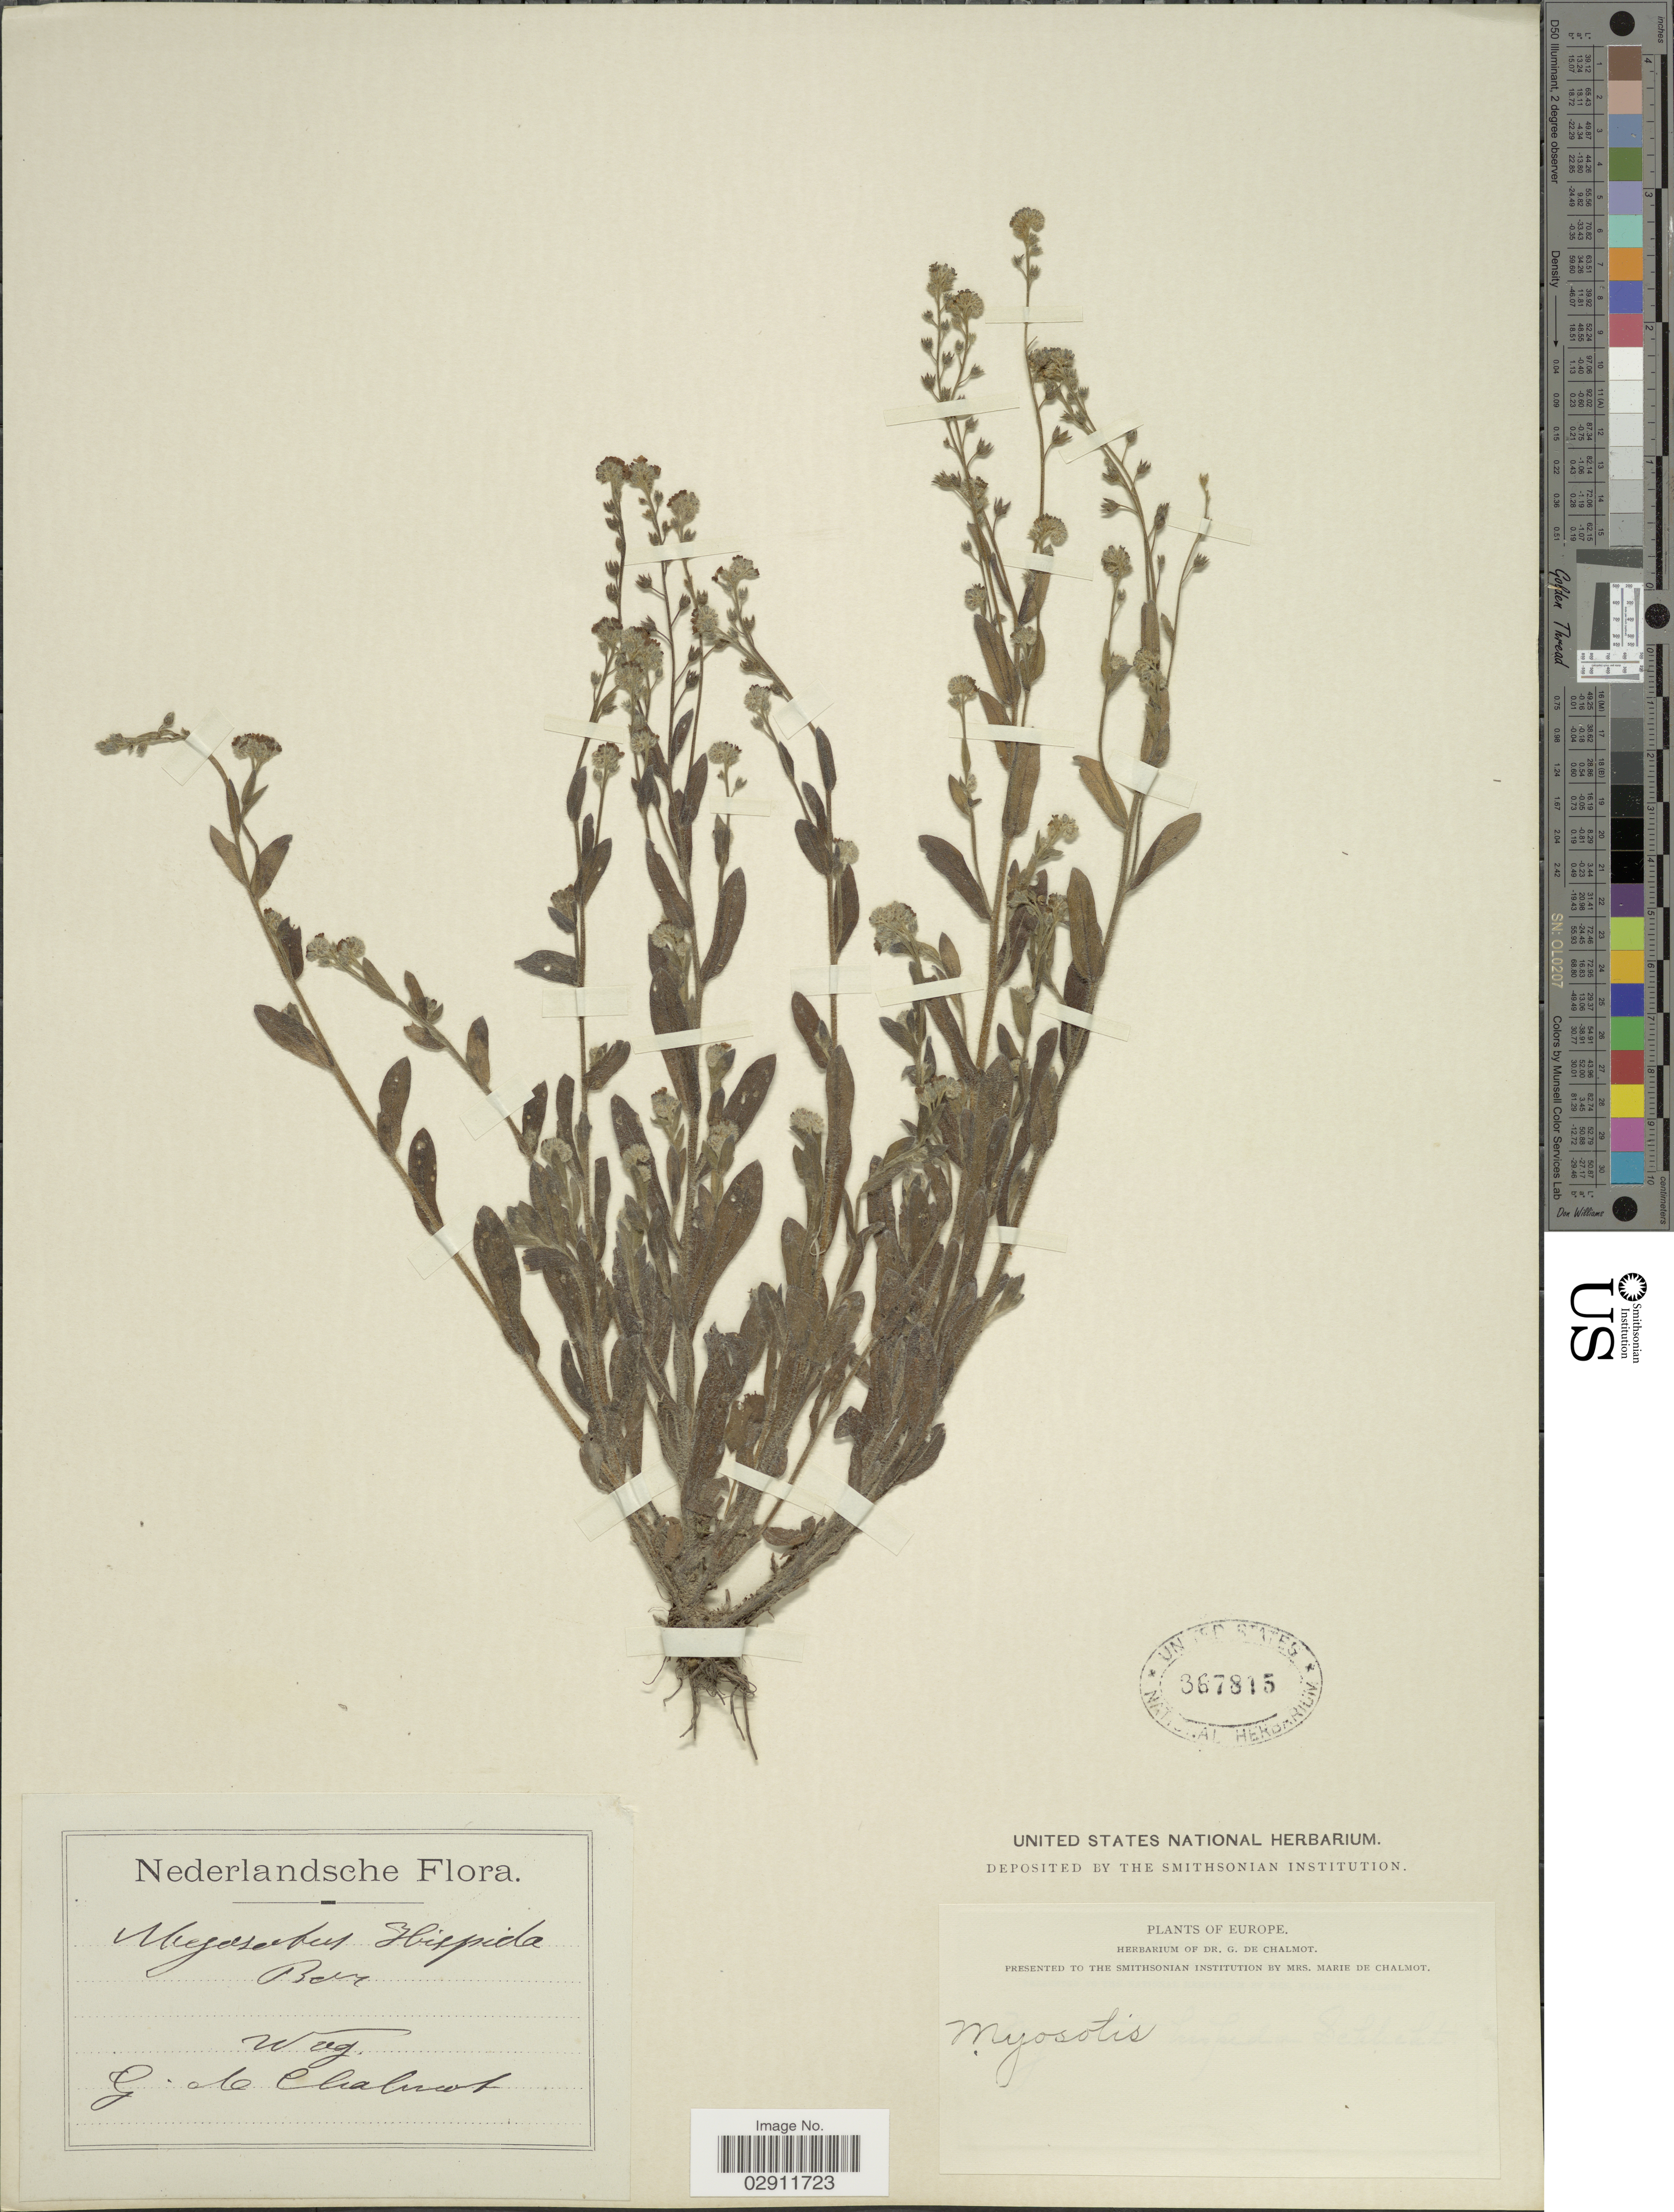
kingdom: Plantae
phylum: Tracheophyta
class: Magnoliopsida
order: Boraginales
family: Boraginaceae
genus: Myosotis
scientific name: Myosotis hispida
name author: Schltdl.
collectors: G. de Chalmot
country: Netherlands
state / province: Gelderland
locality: Wag.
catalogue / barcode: US 367815